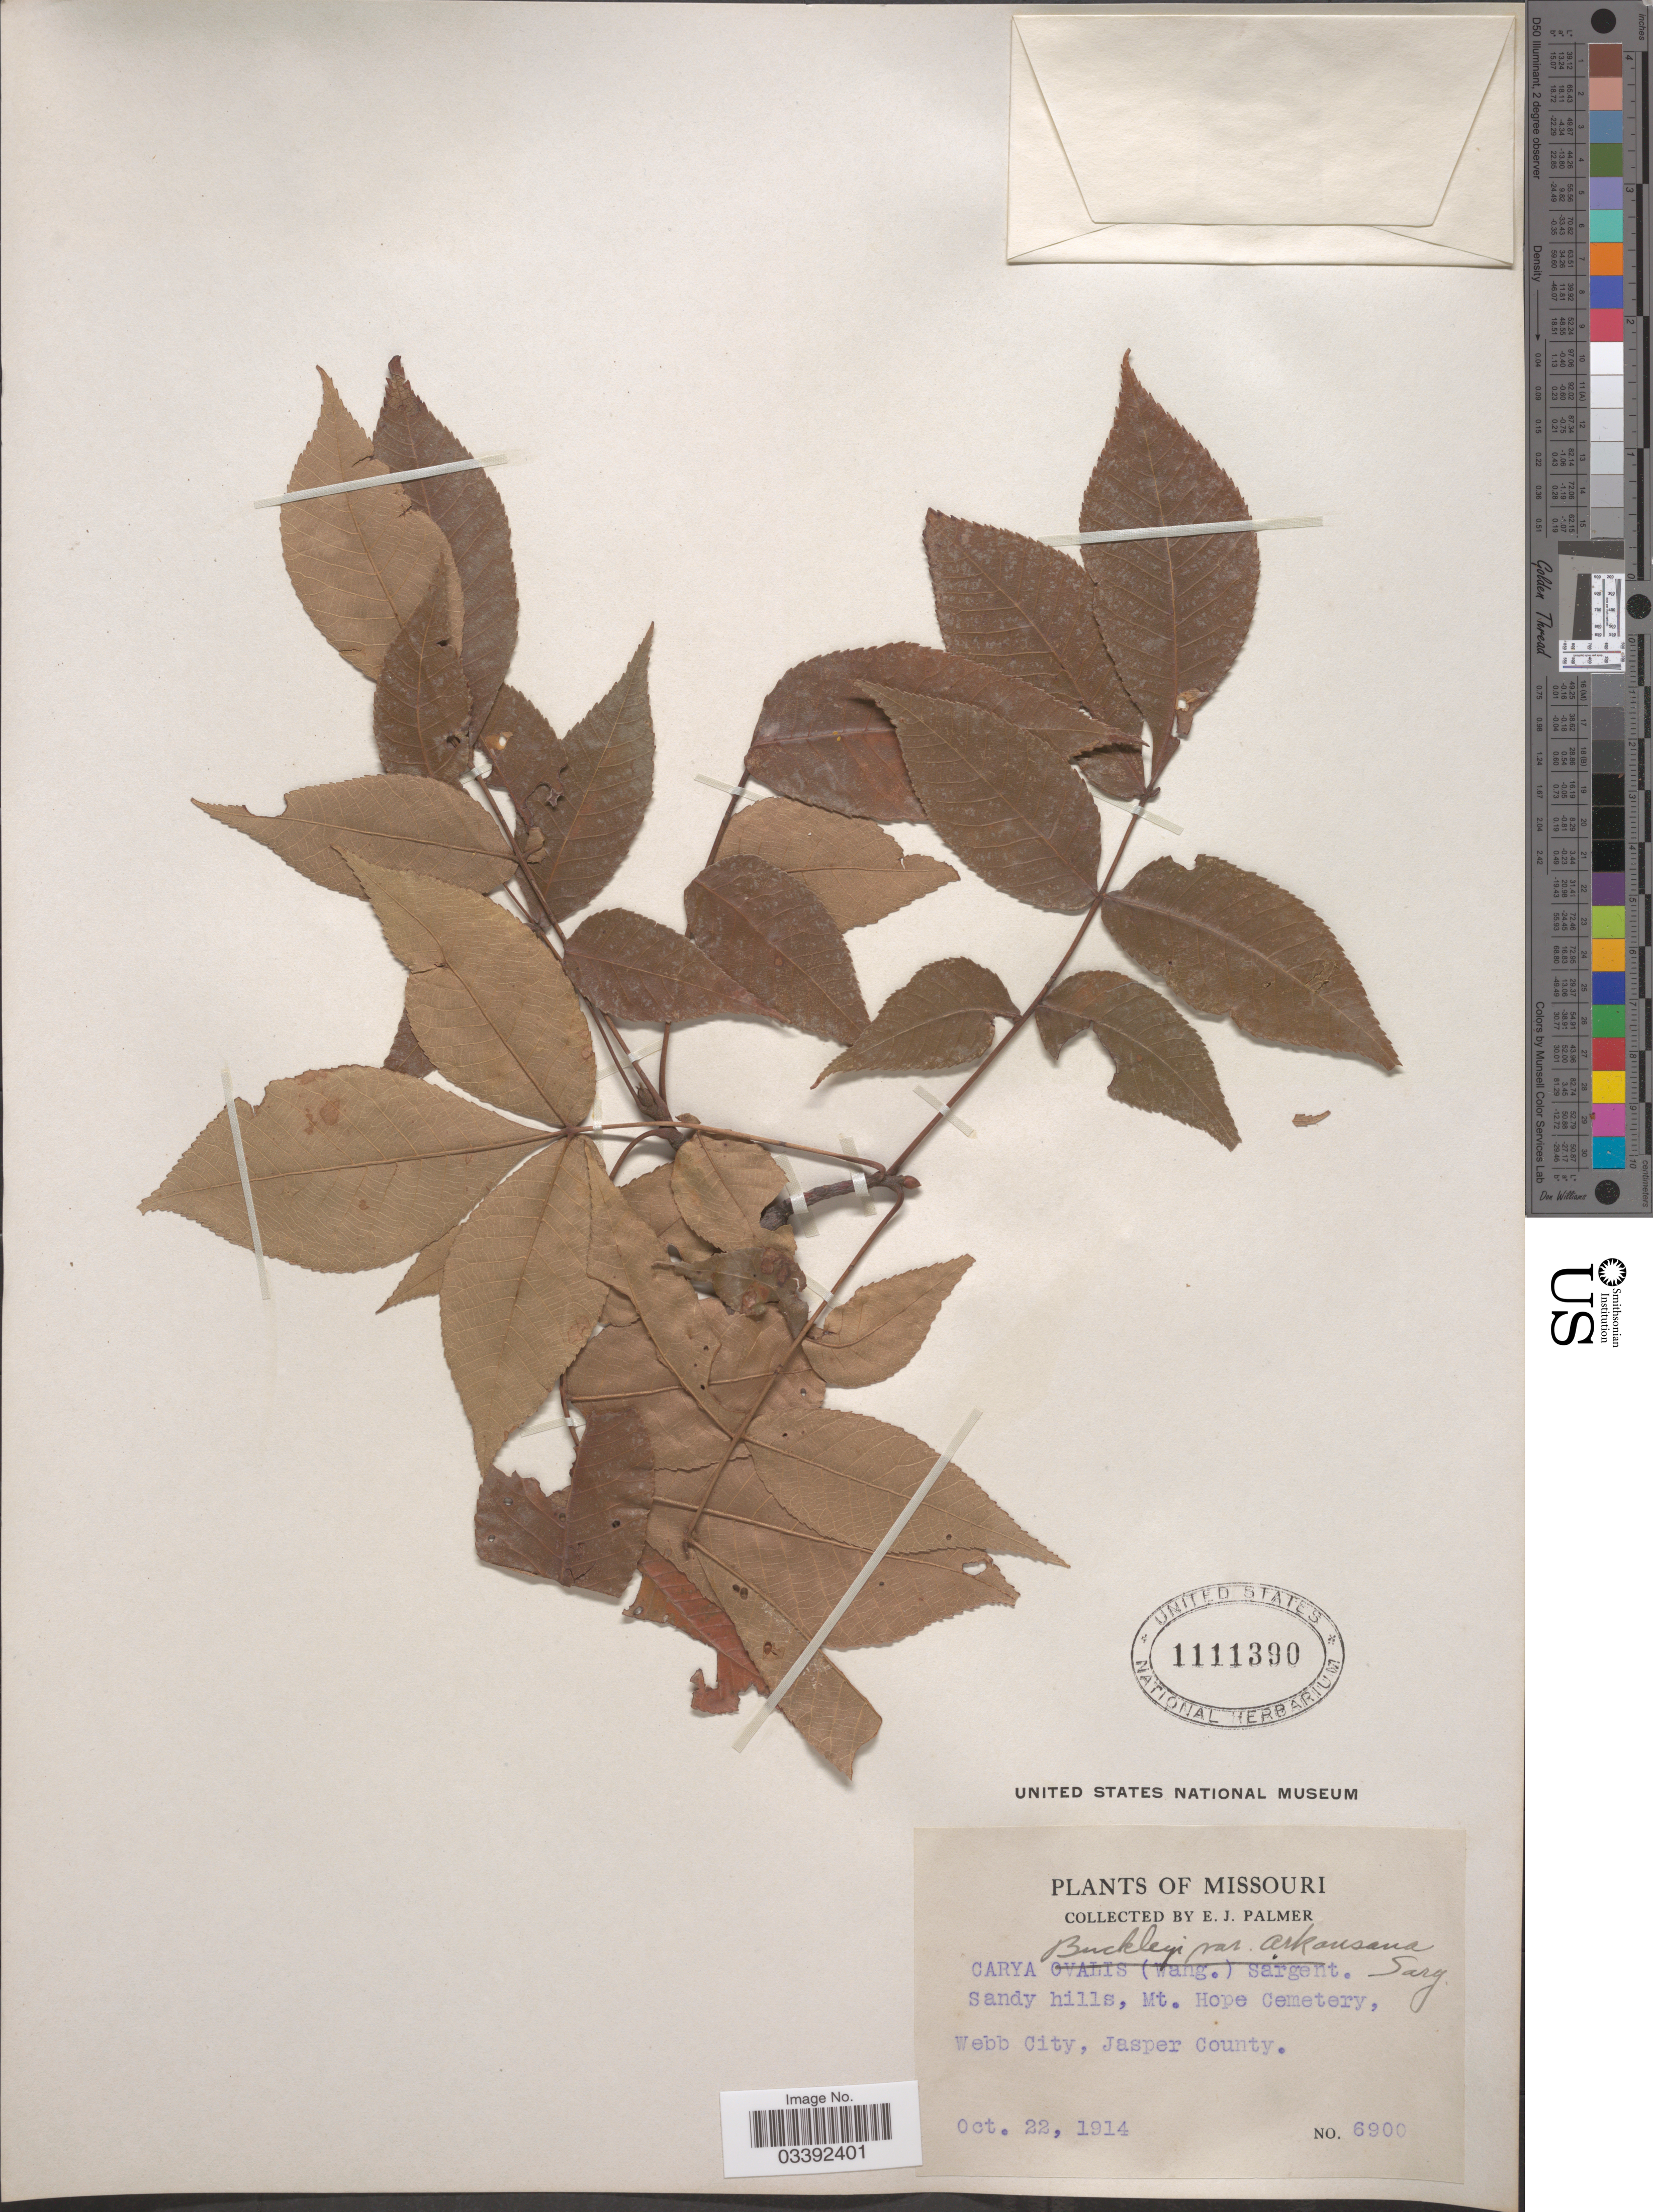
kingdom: Plantae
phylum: Tracheophyta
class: Magnoliopsida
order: Fagales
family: Juglandaceae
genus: Carya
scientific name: Carya texana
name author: Buckley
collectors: E. J. Palmer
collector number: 6900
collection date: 1914-10-22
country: United States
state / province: Missouri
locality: Mt. Hope Cemetery, Webb City, Jasper County.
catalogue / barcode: US 1111390